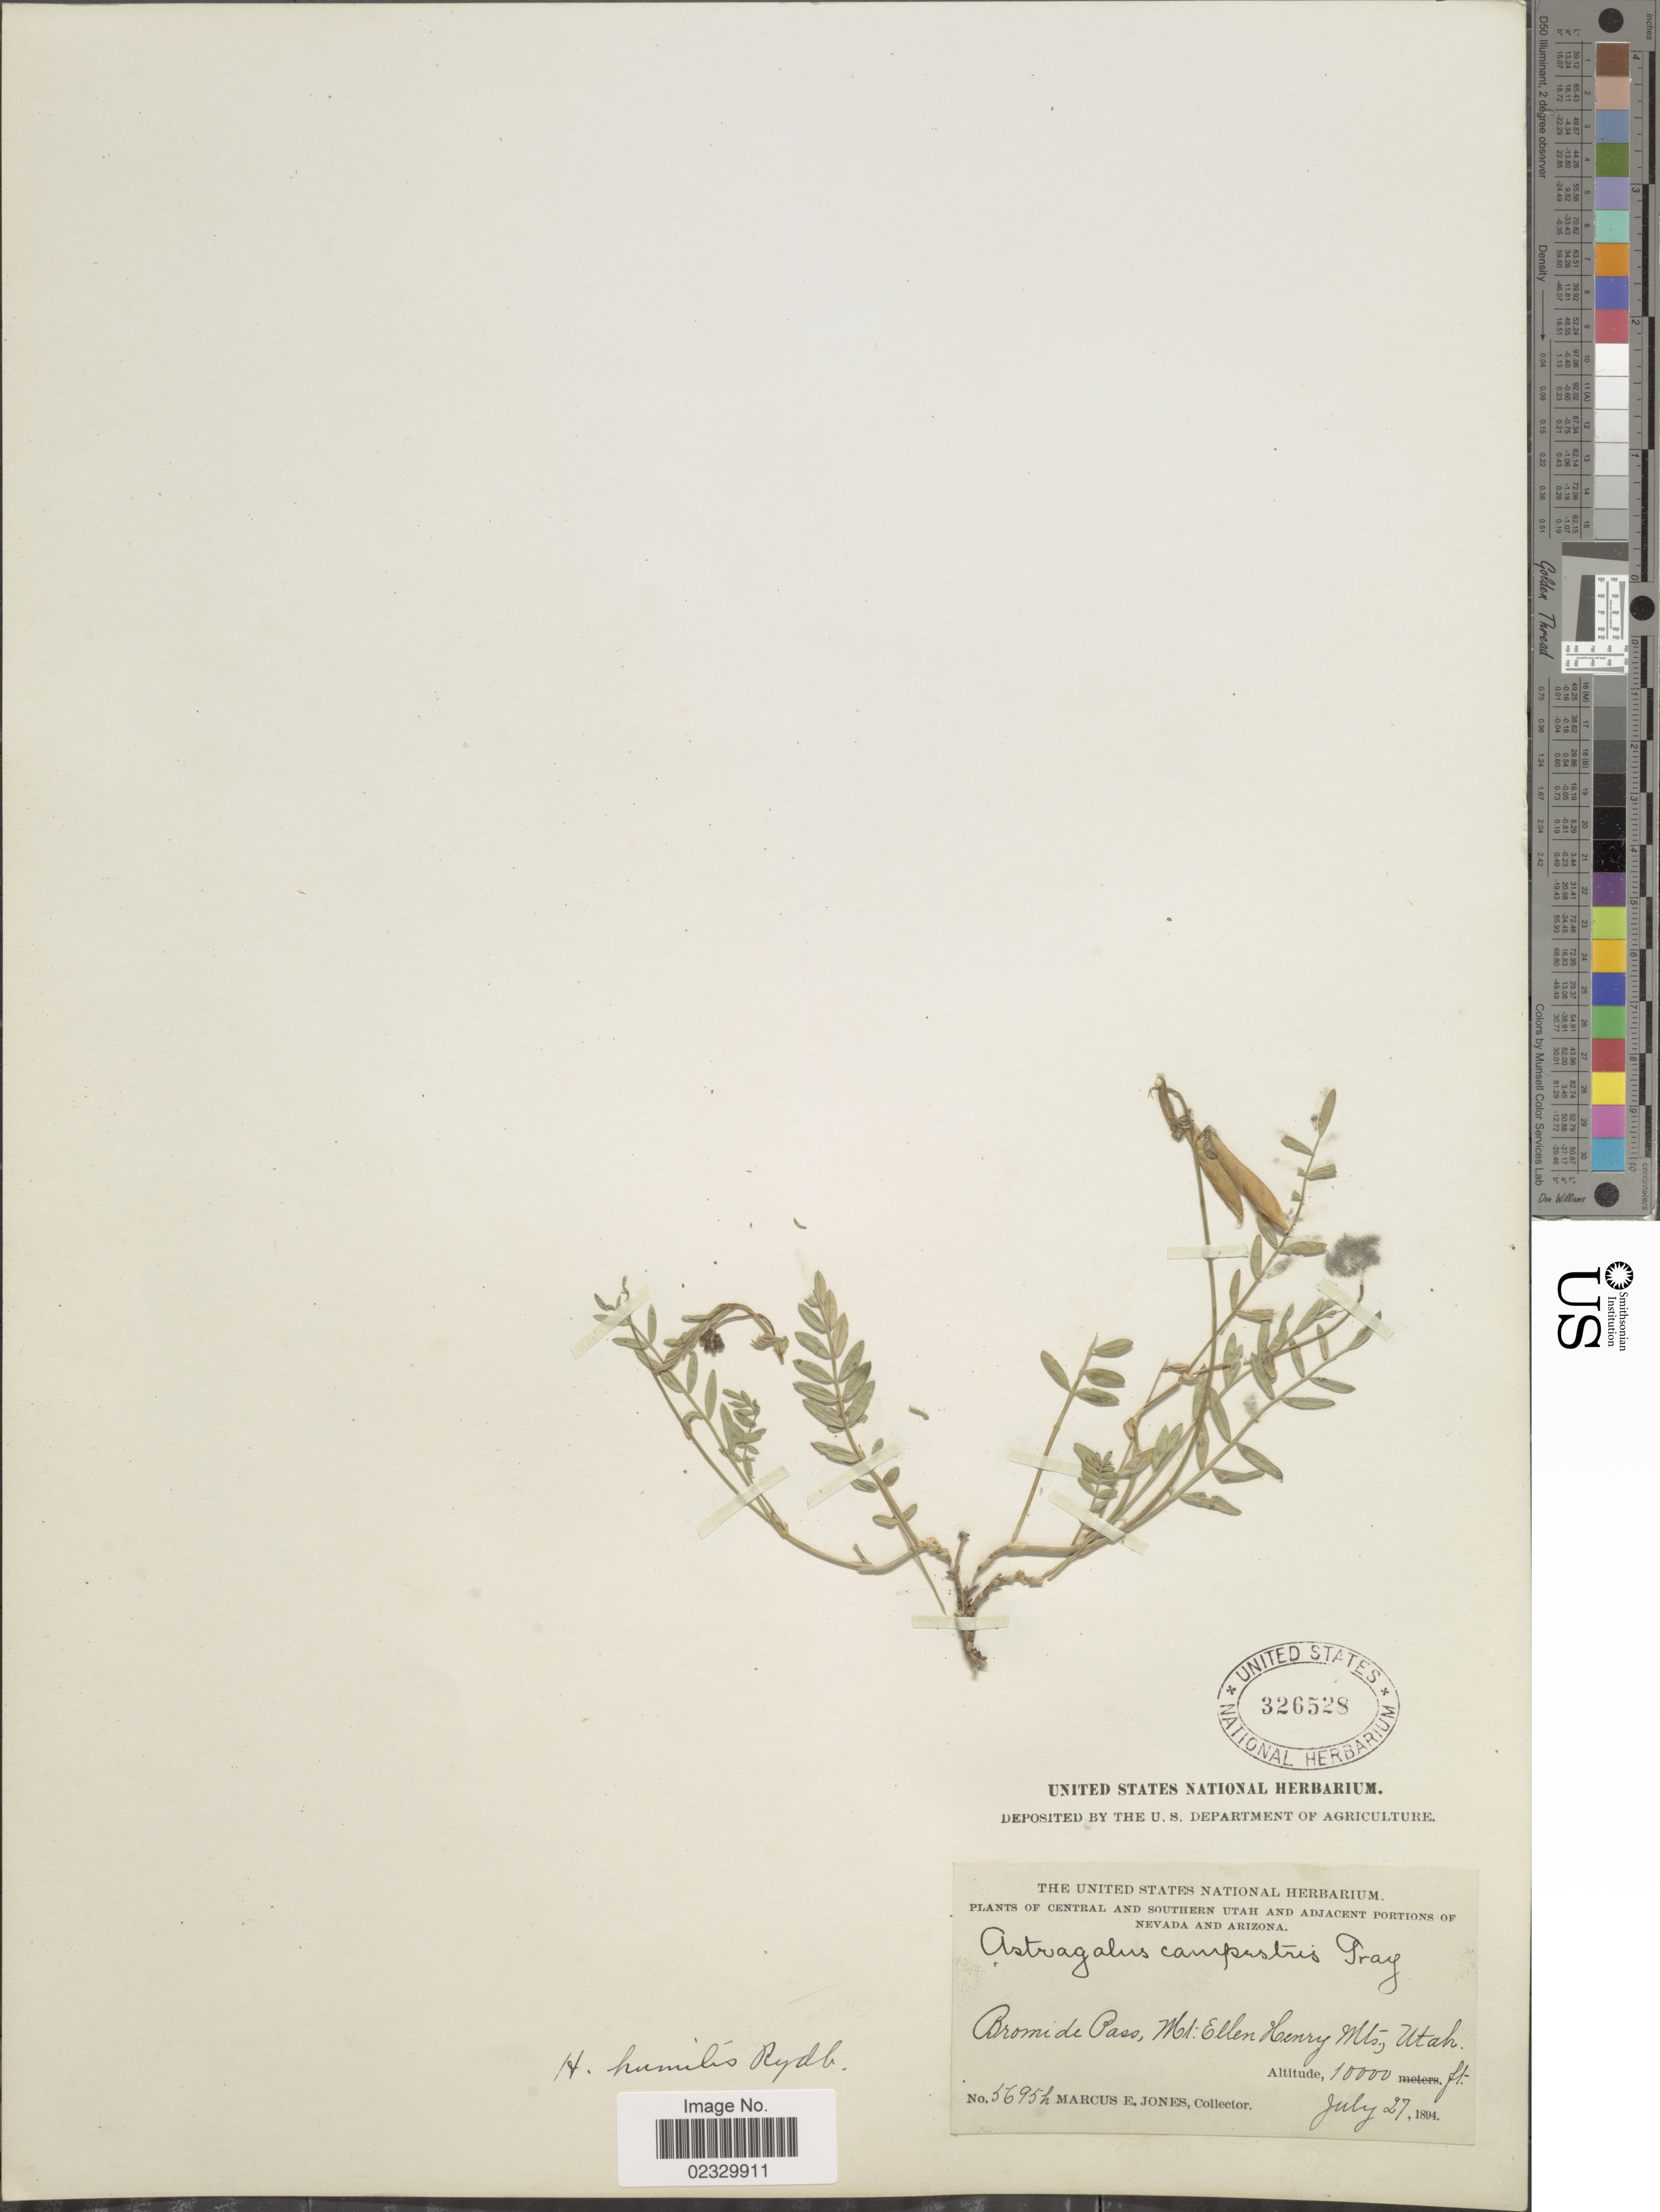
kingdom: Plantae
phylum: Tracheophyta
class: Magnoliopsida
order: Fabales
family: Fabaceae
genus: Astragalus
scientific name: Astragalus carltonii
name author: J.F. Macbr.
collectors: M. E. Jones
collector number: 5695H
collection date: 1894-07-27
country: United States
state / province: Utah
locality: Central and Southern Utah and adjacent portions of Nevada and Arizona. Bromide Pass, Mt. Ellen Henry Mts.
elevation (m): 3048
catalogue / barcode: US 326528